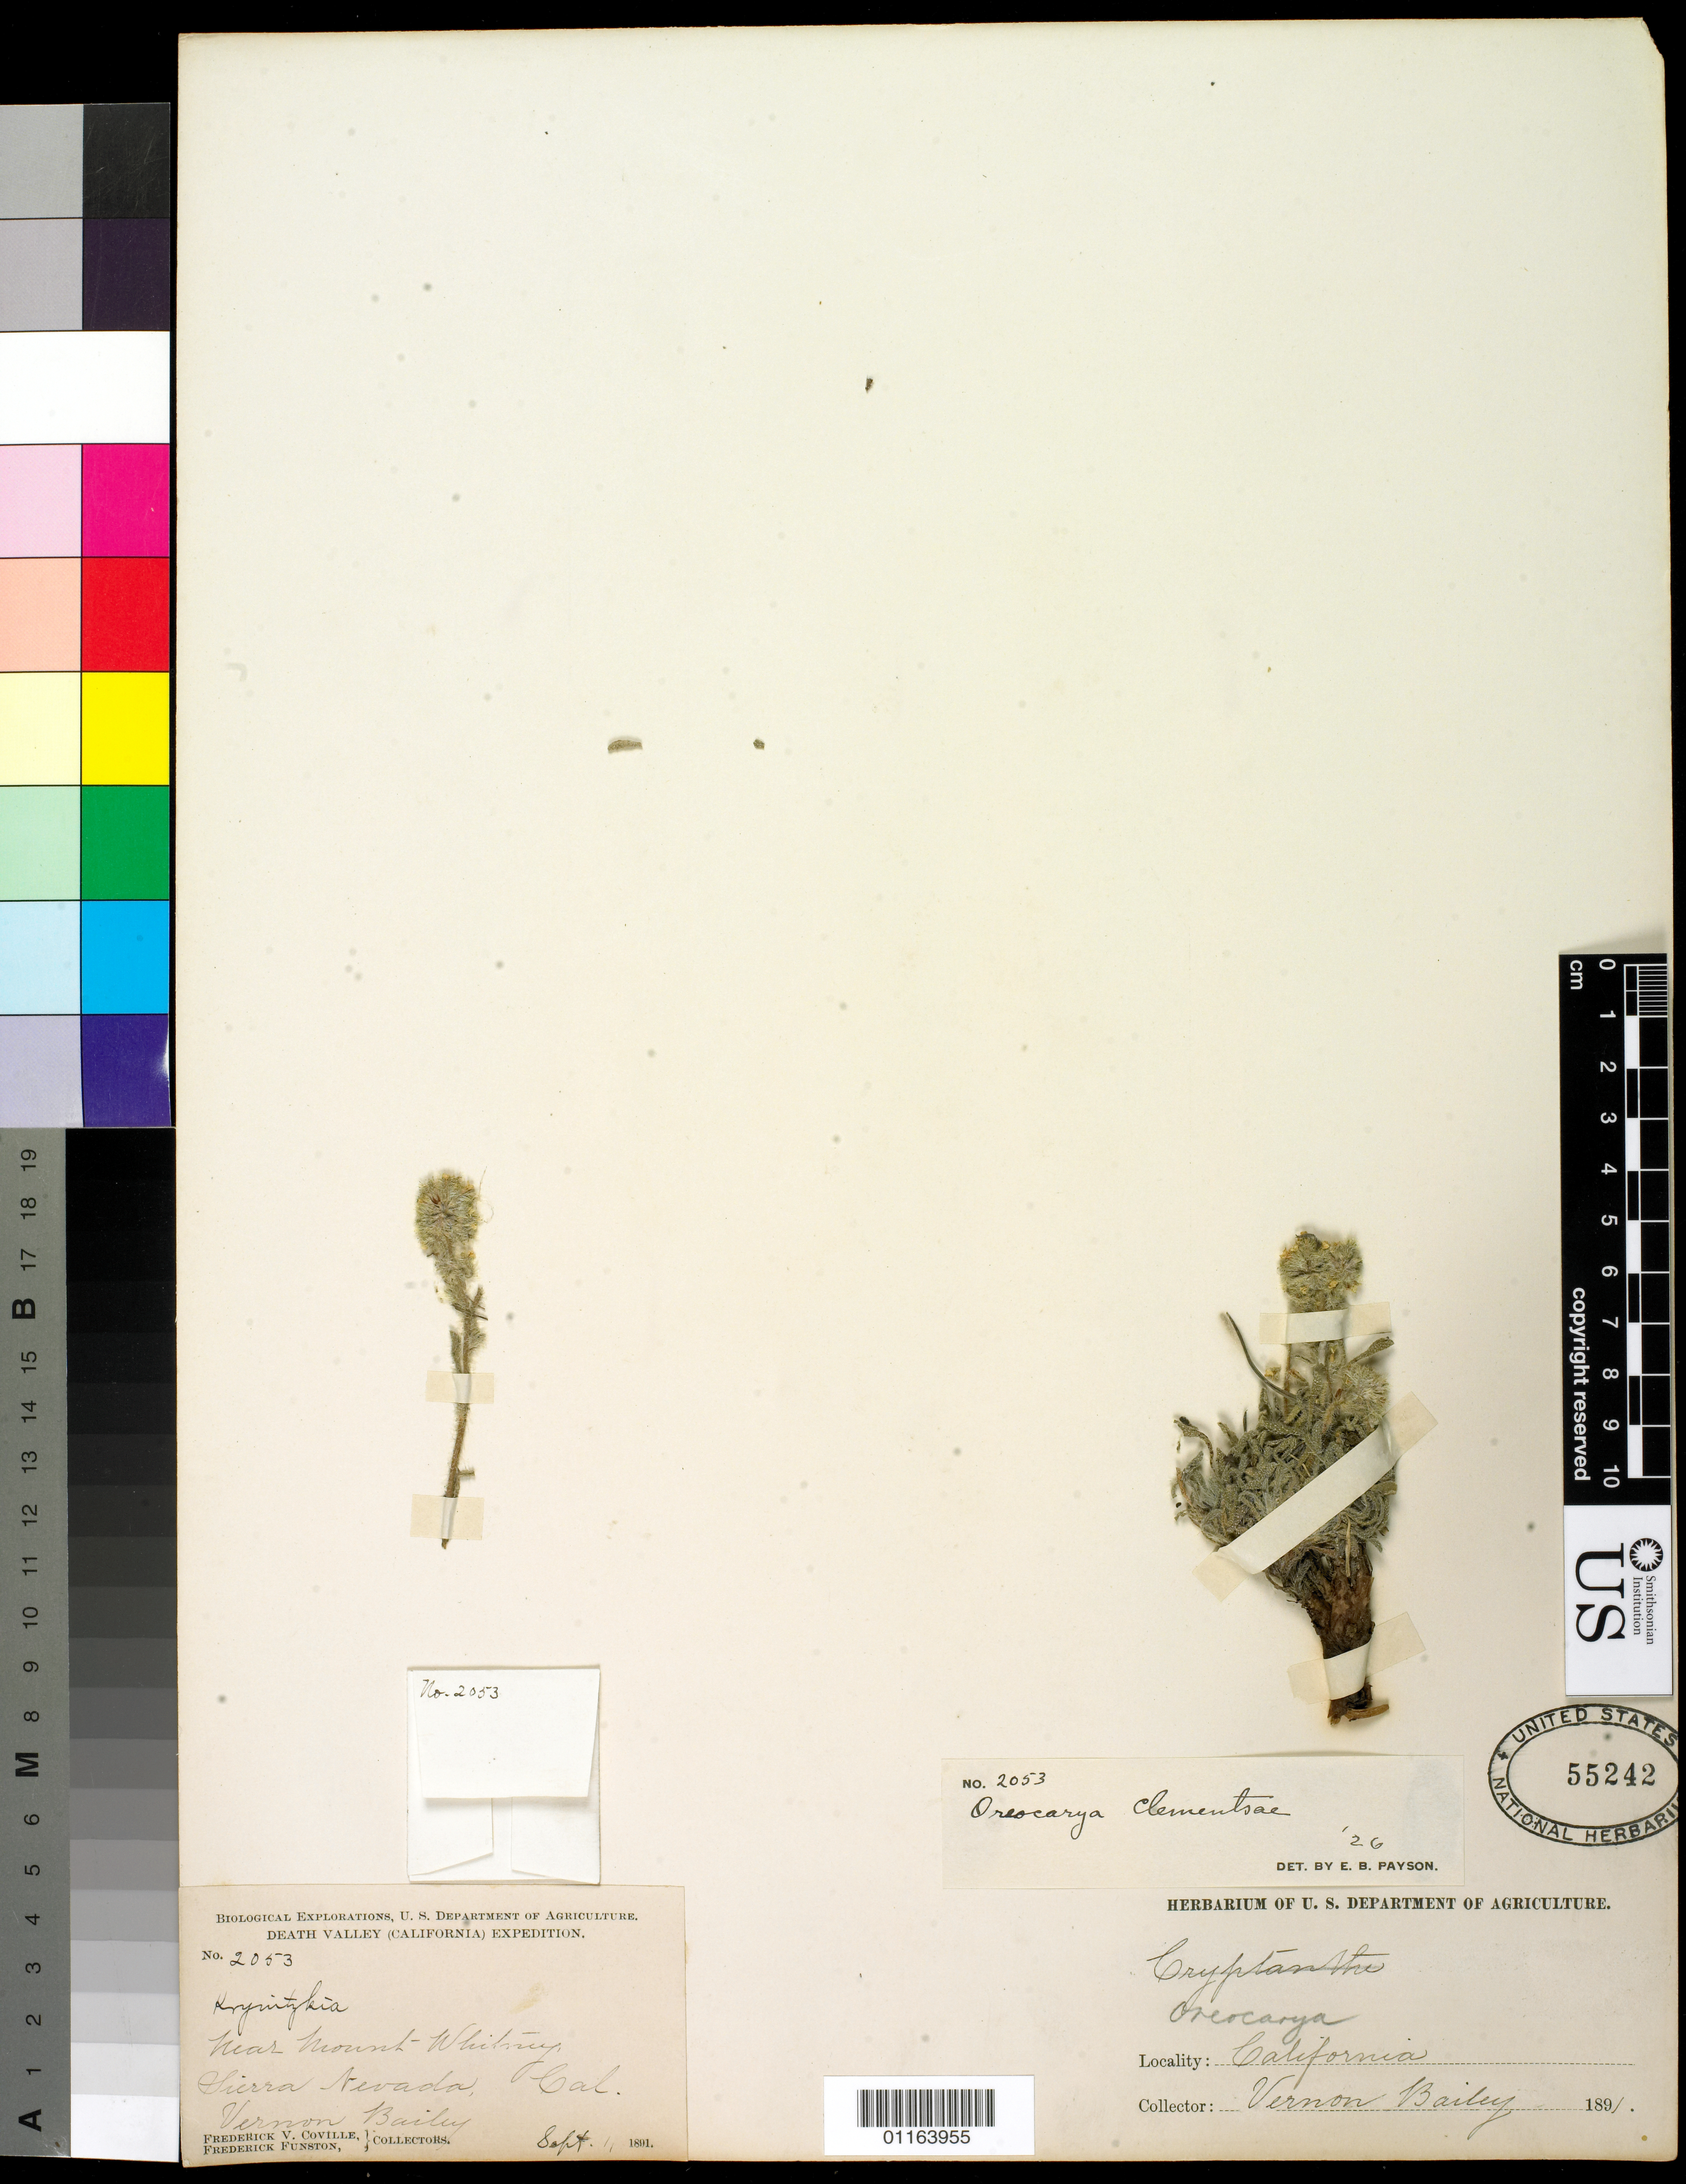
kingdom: Plantae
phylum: Tracheophyta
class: Magnoliopsida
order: Boraginales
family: Boraginaceae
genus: Oreocarya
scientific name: Oreocarya clemensae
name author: (Payson) Brand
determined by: Payson, E. B.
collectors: F. V. Coville, V. O. Bailey & F. Funston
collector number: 2053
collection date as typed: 1 Sep 1891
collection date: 1891-09-01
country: United States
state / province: California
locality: near Mount Whitney, Sierra Nevada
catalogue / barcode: US 55242